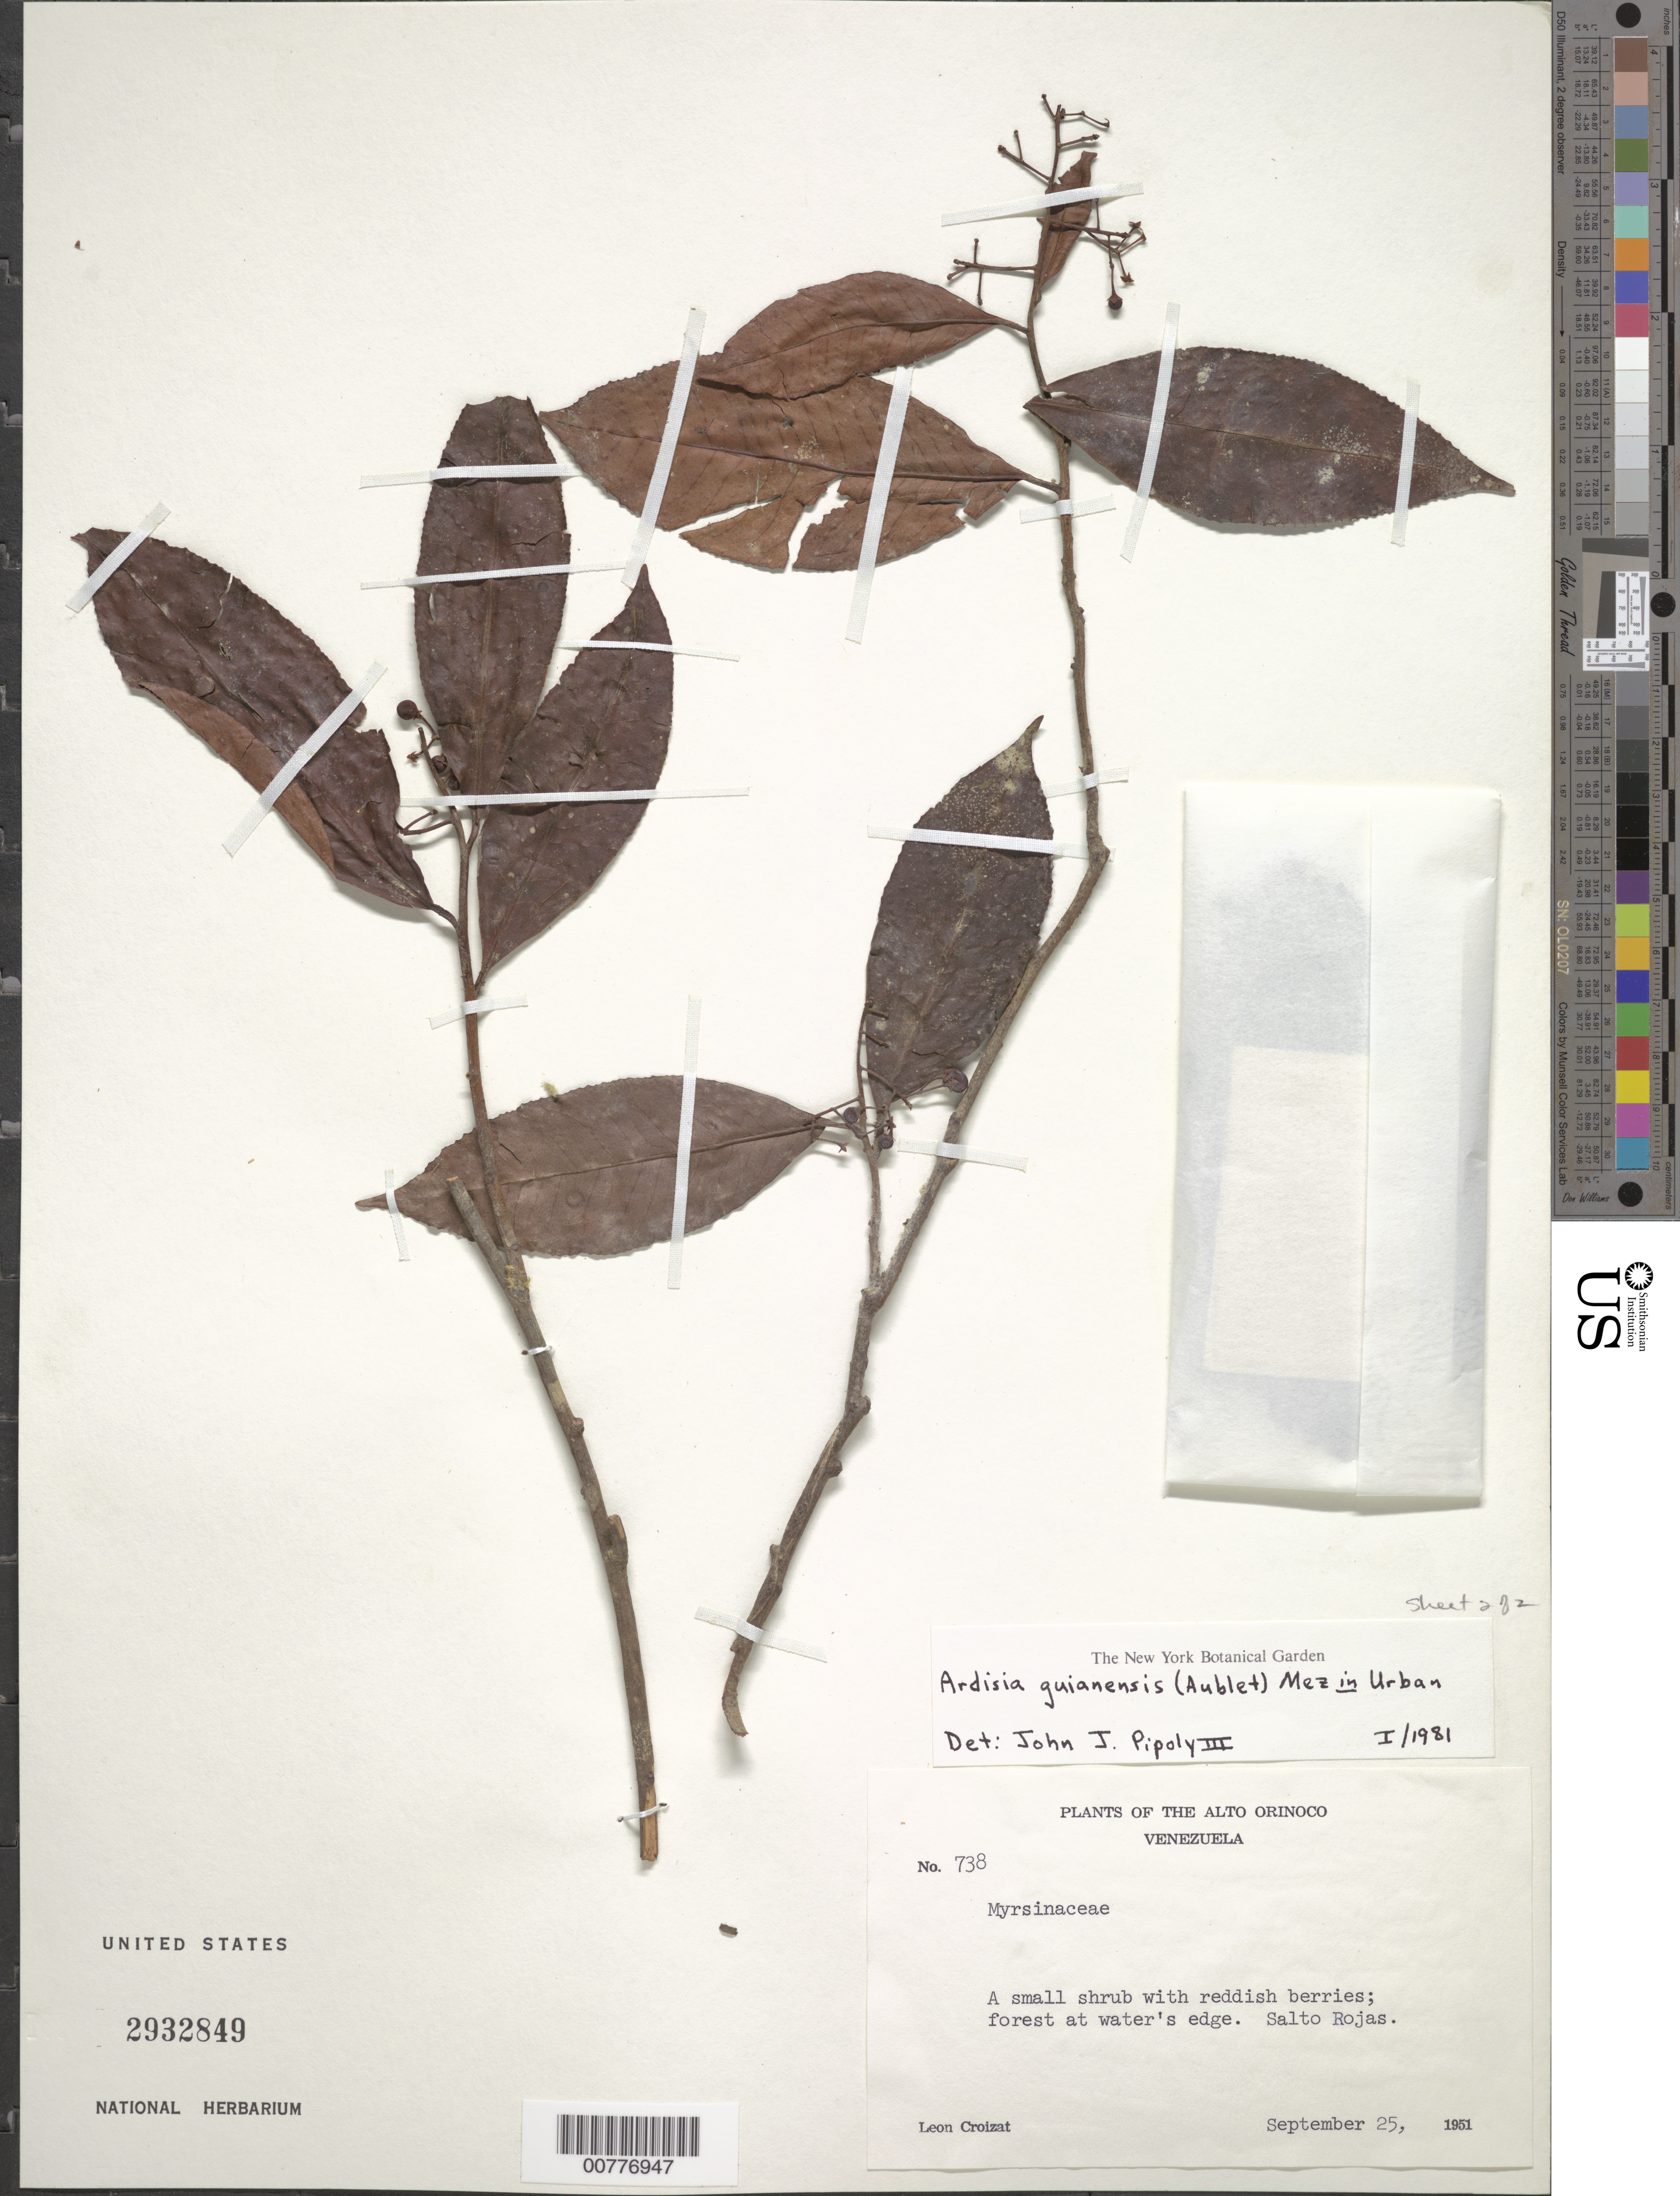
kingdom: Plantae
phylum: Tracheophyta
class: Magnoliopsida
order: Ericales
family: Primulaceae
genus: Ardisia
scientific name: Ardisia guianensis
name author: (Aubl.) Mez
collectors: L. C. M. Croizat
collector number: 738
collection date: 1951-09-25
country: Venezuela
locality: The Alto Orinoco. Salto Rojas.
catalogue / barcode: US 2932849